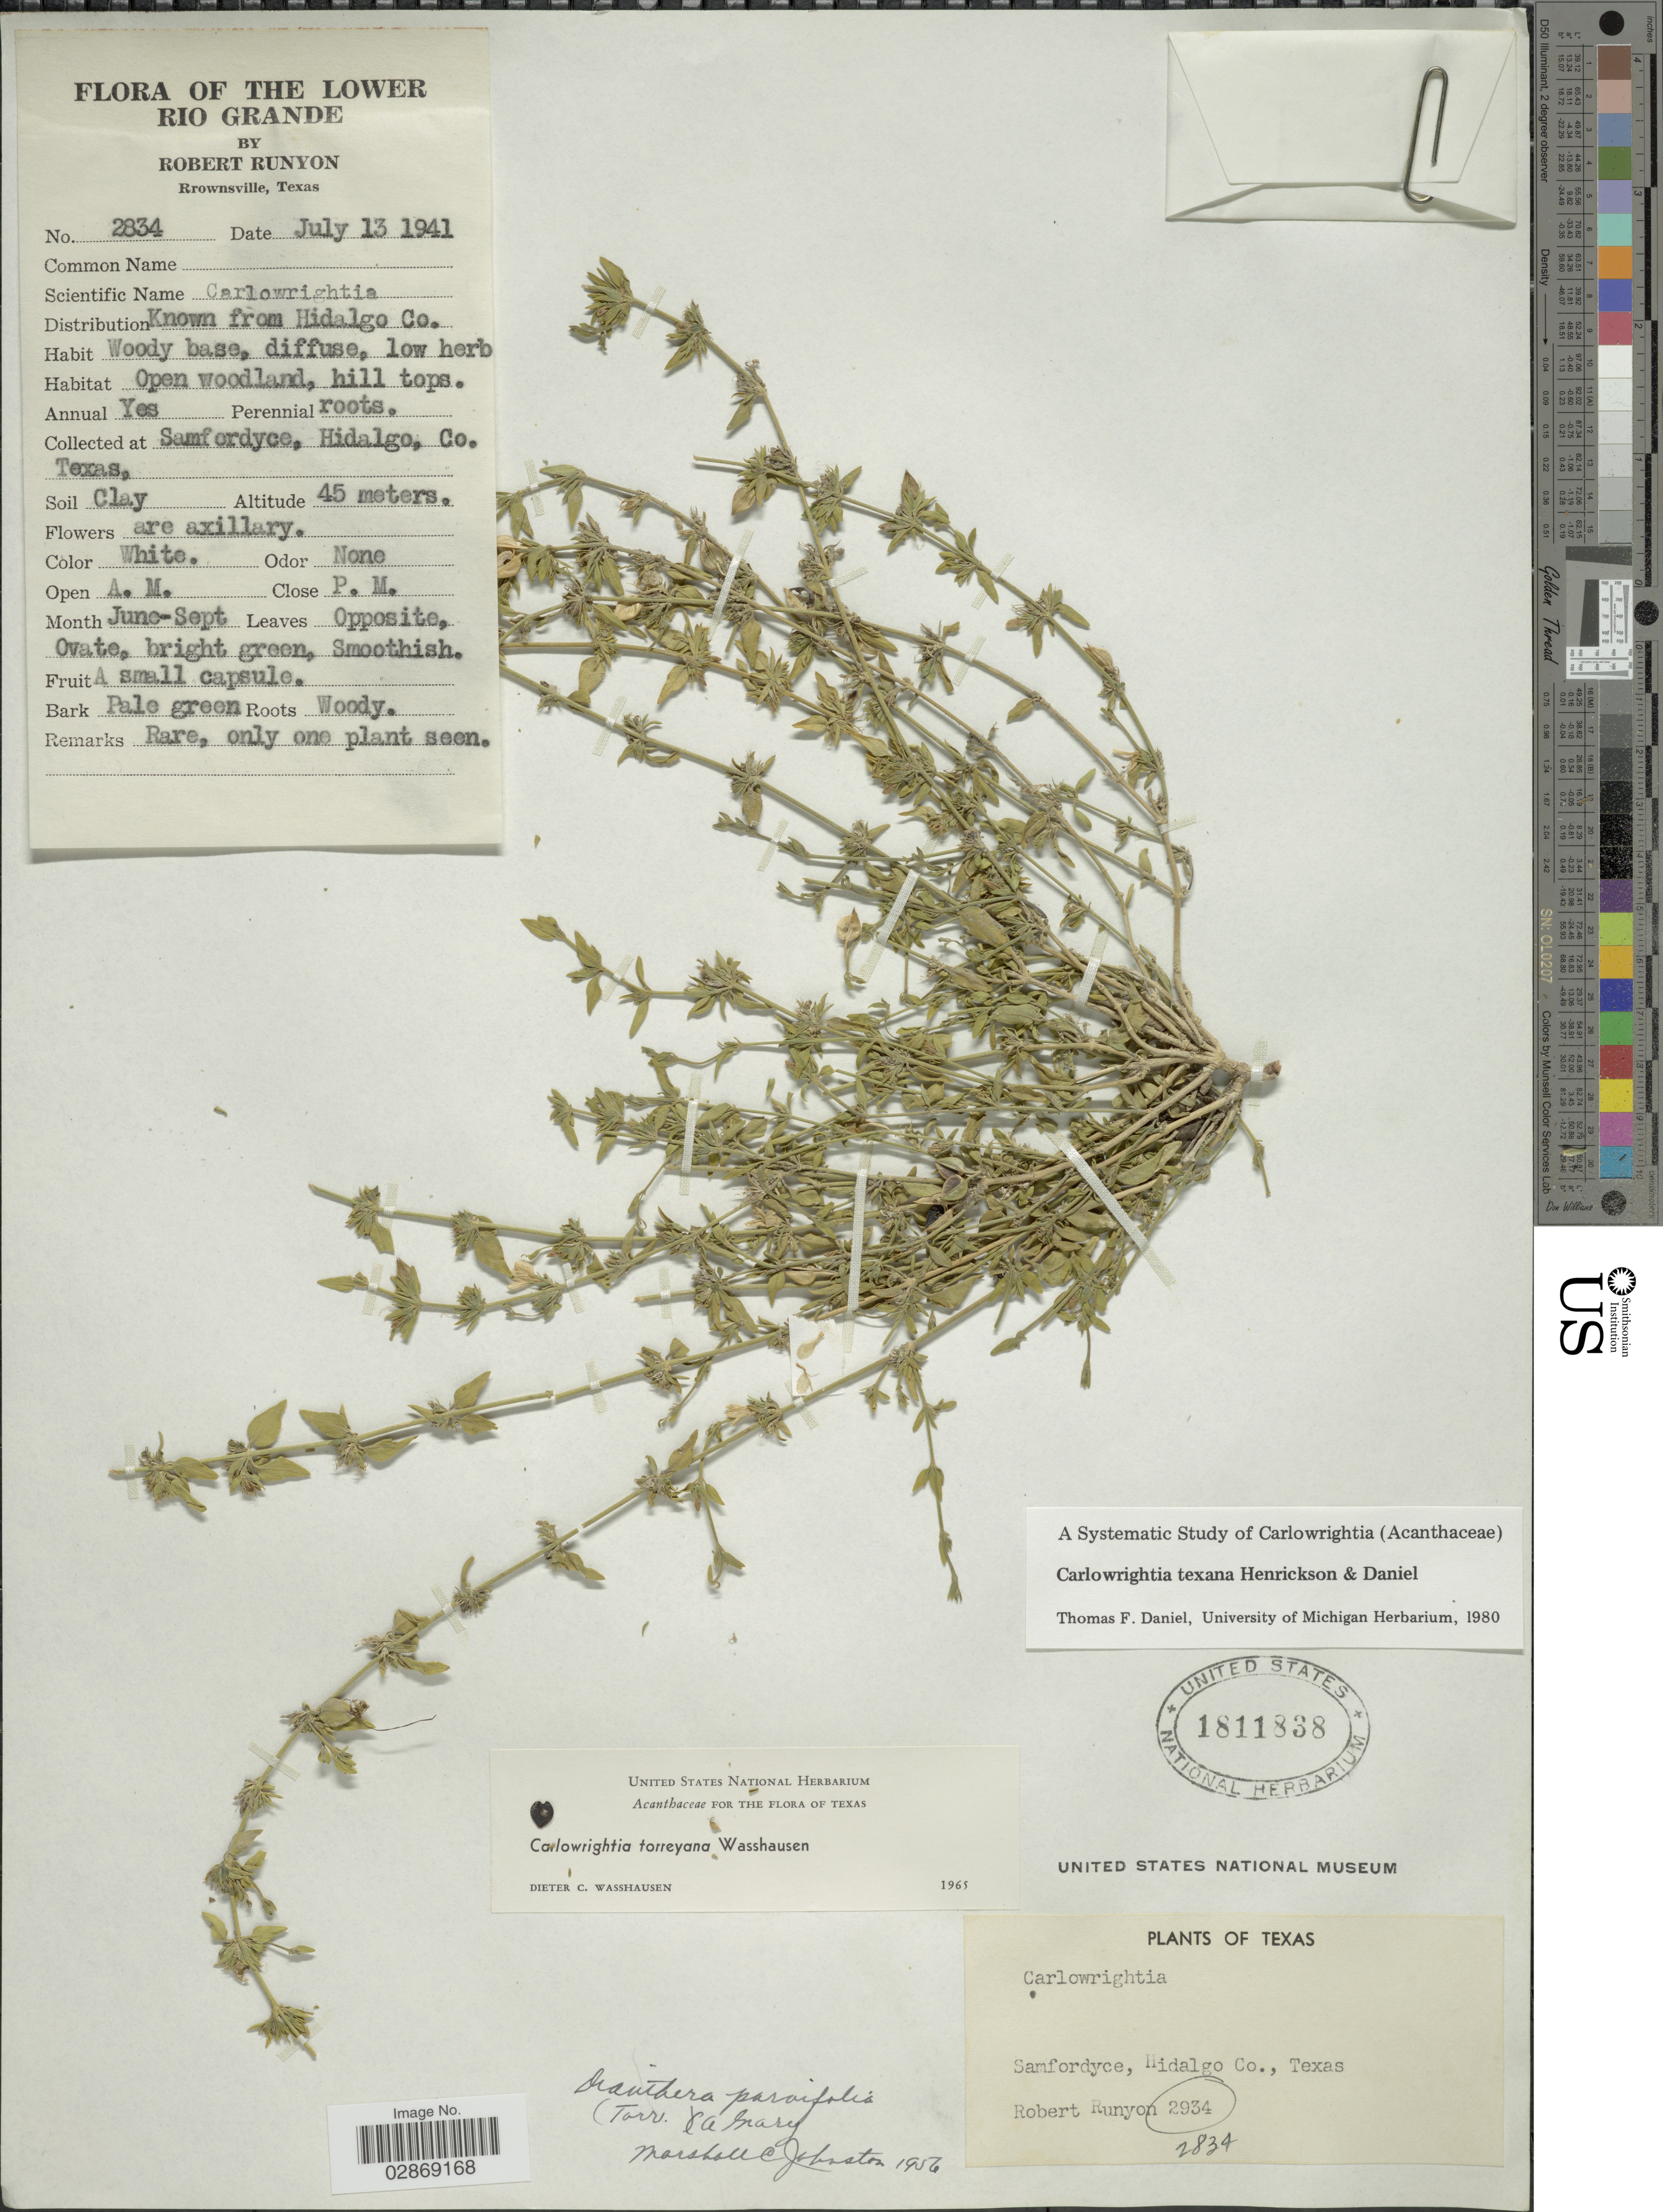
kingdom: Plantae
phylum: Tracheophyta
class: Magnoliopsida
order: Lamiales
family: Acanthaceae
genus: Carlowrightia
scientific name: Carlowrightia texana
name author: Henrickson & T.F. Daniel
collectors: R. Runyon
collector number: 2834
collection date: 1941-07-13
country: United States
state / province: Texas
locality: The Lower Rio Grande, Samfordyce. Hidalgo Co.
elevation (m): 45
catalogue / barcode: US 1811838